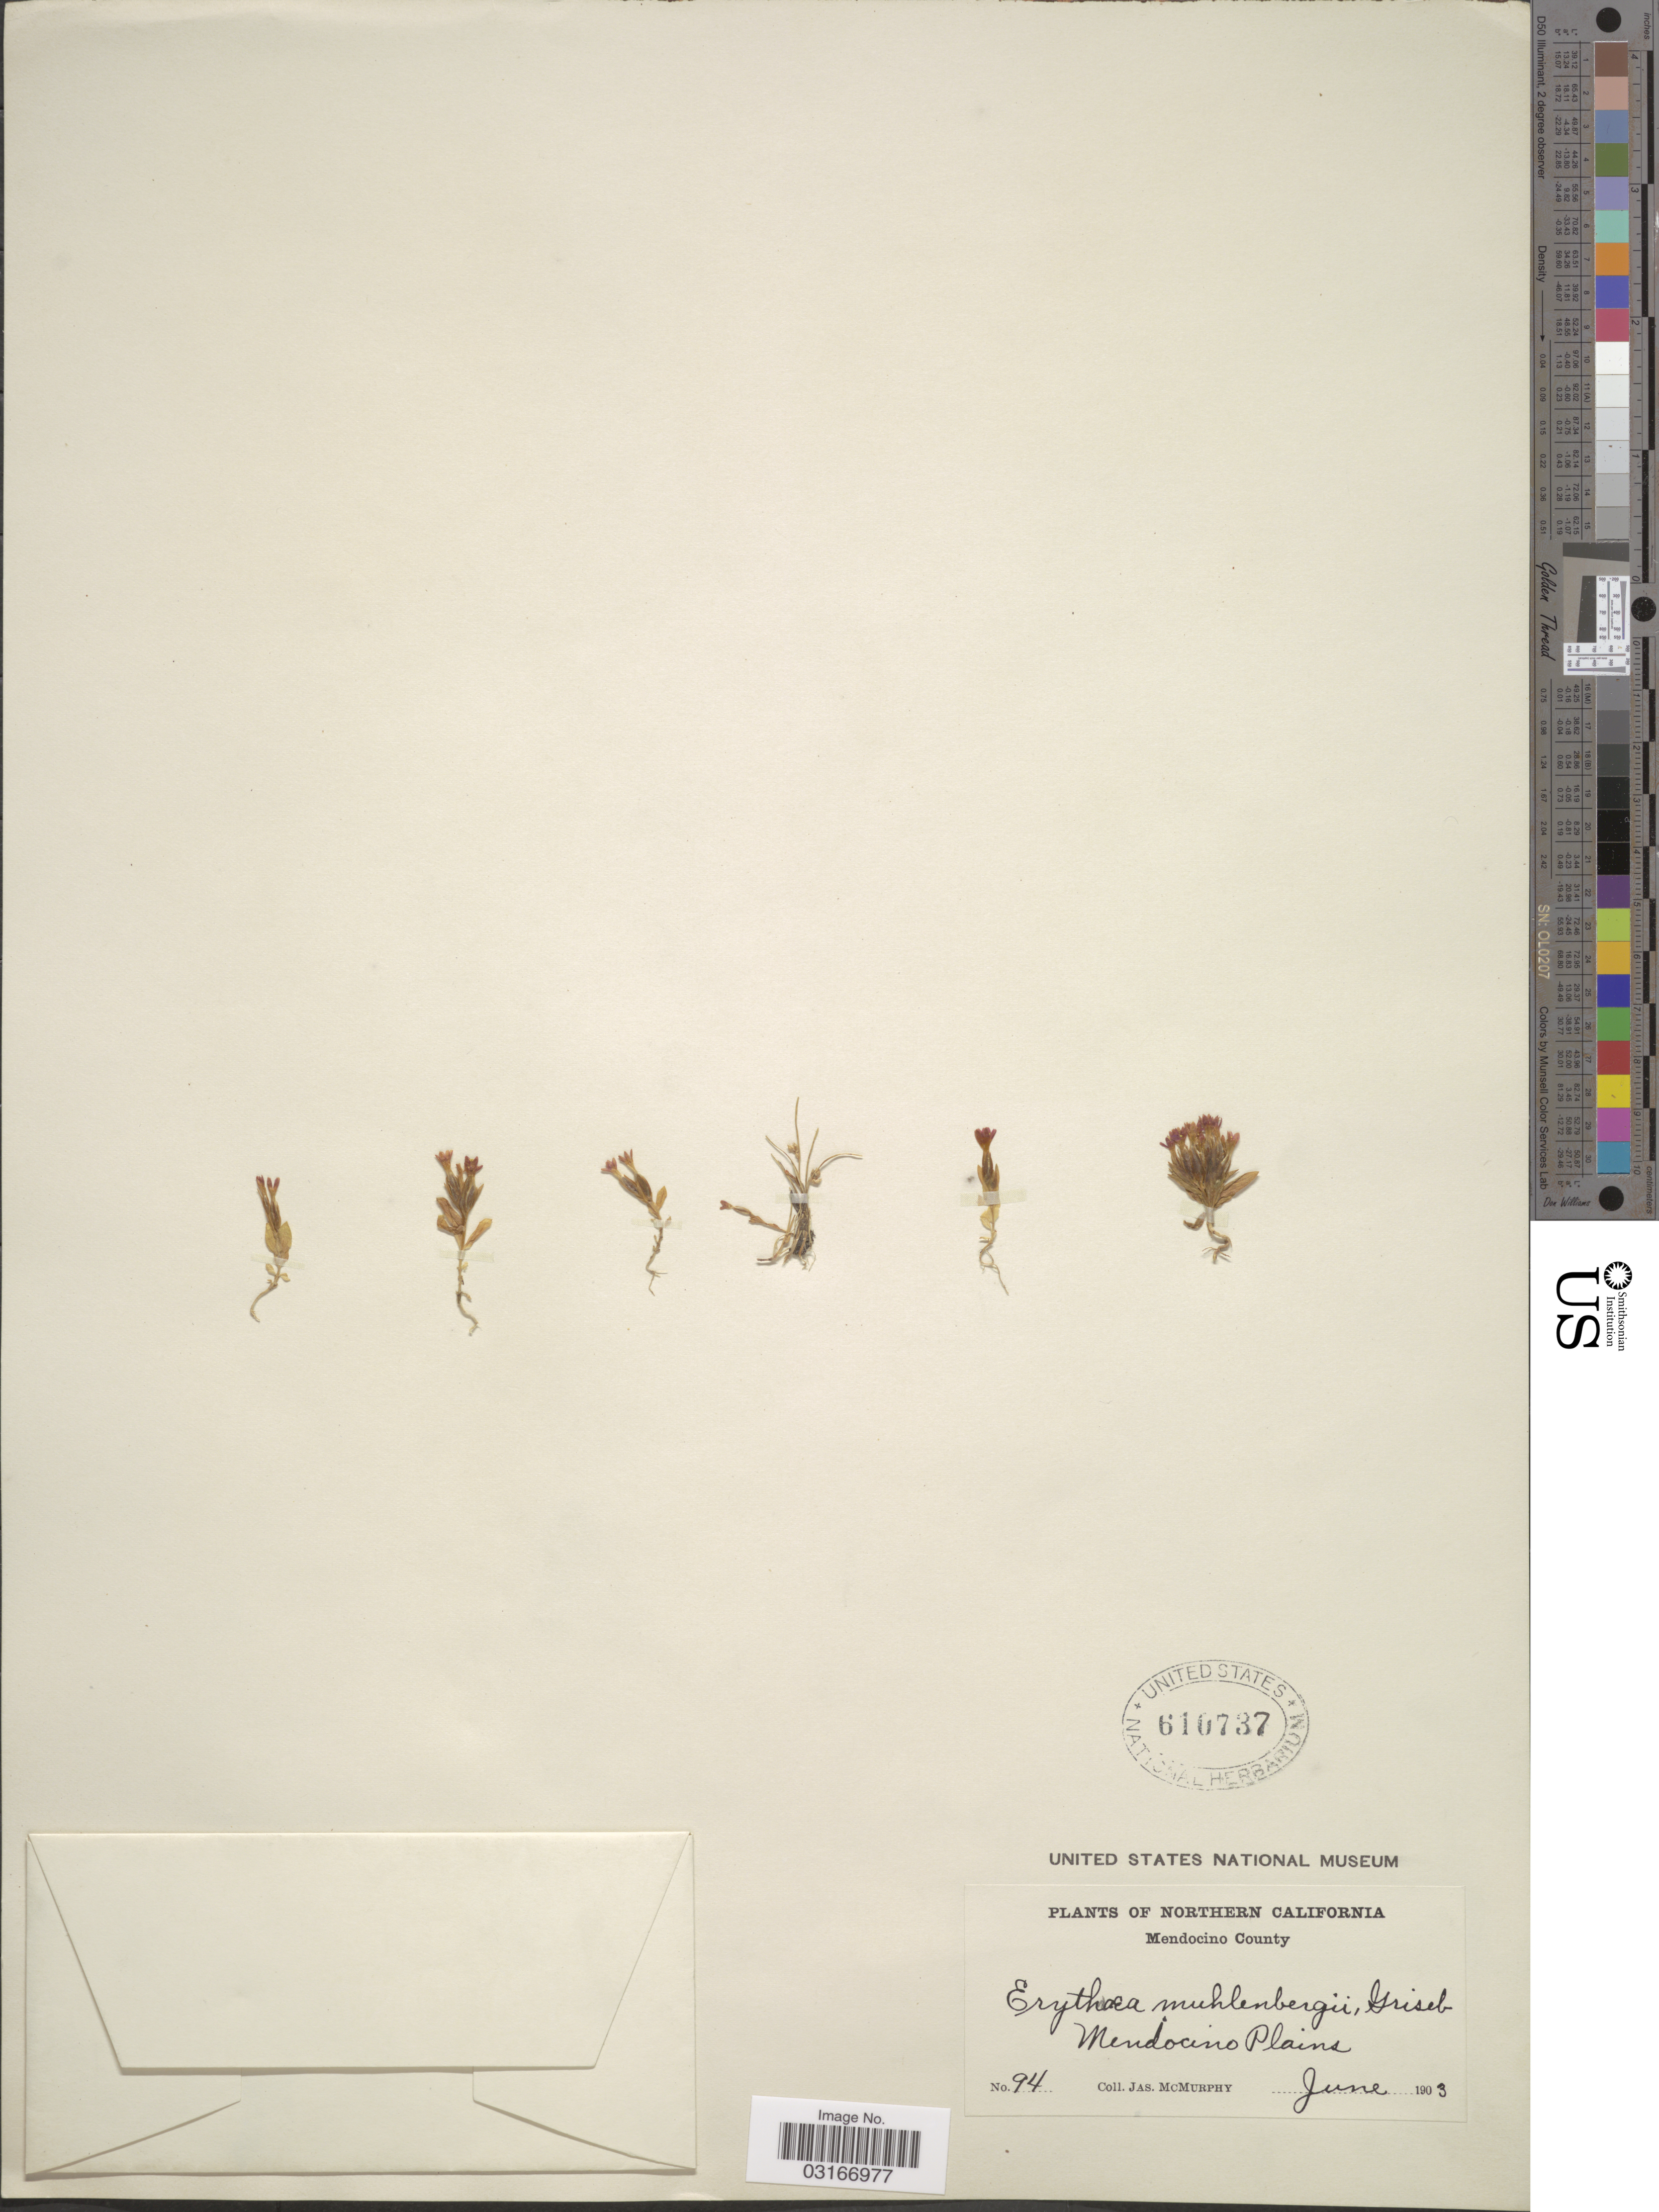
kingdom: Plantae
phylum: Tracheophyta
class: Magnoliopsida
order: Gentianales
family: Gentianaceae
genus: Centaurium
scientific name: Centaurium muehlenbergii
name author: (Griseb.) W. Wight ex Piper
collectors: J. McMurphy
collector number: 94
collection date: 1903-06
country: United States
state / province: California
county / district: Mendocino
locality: Northern California, Mendocino County. Mendocino Plains.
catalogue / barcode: US 610737